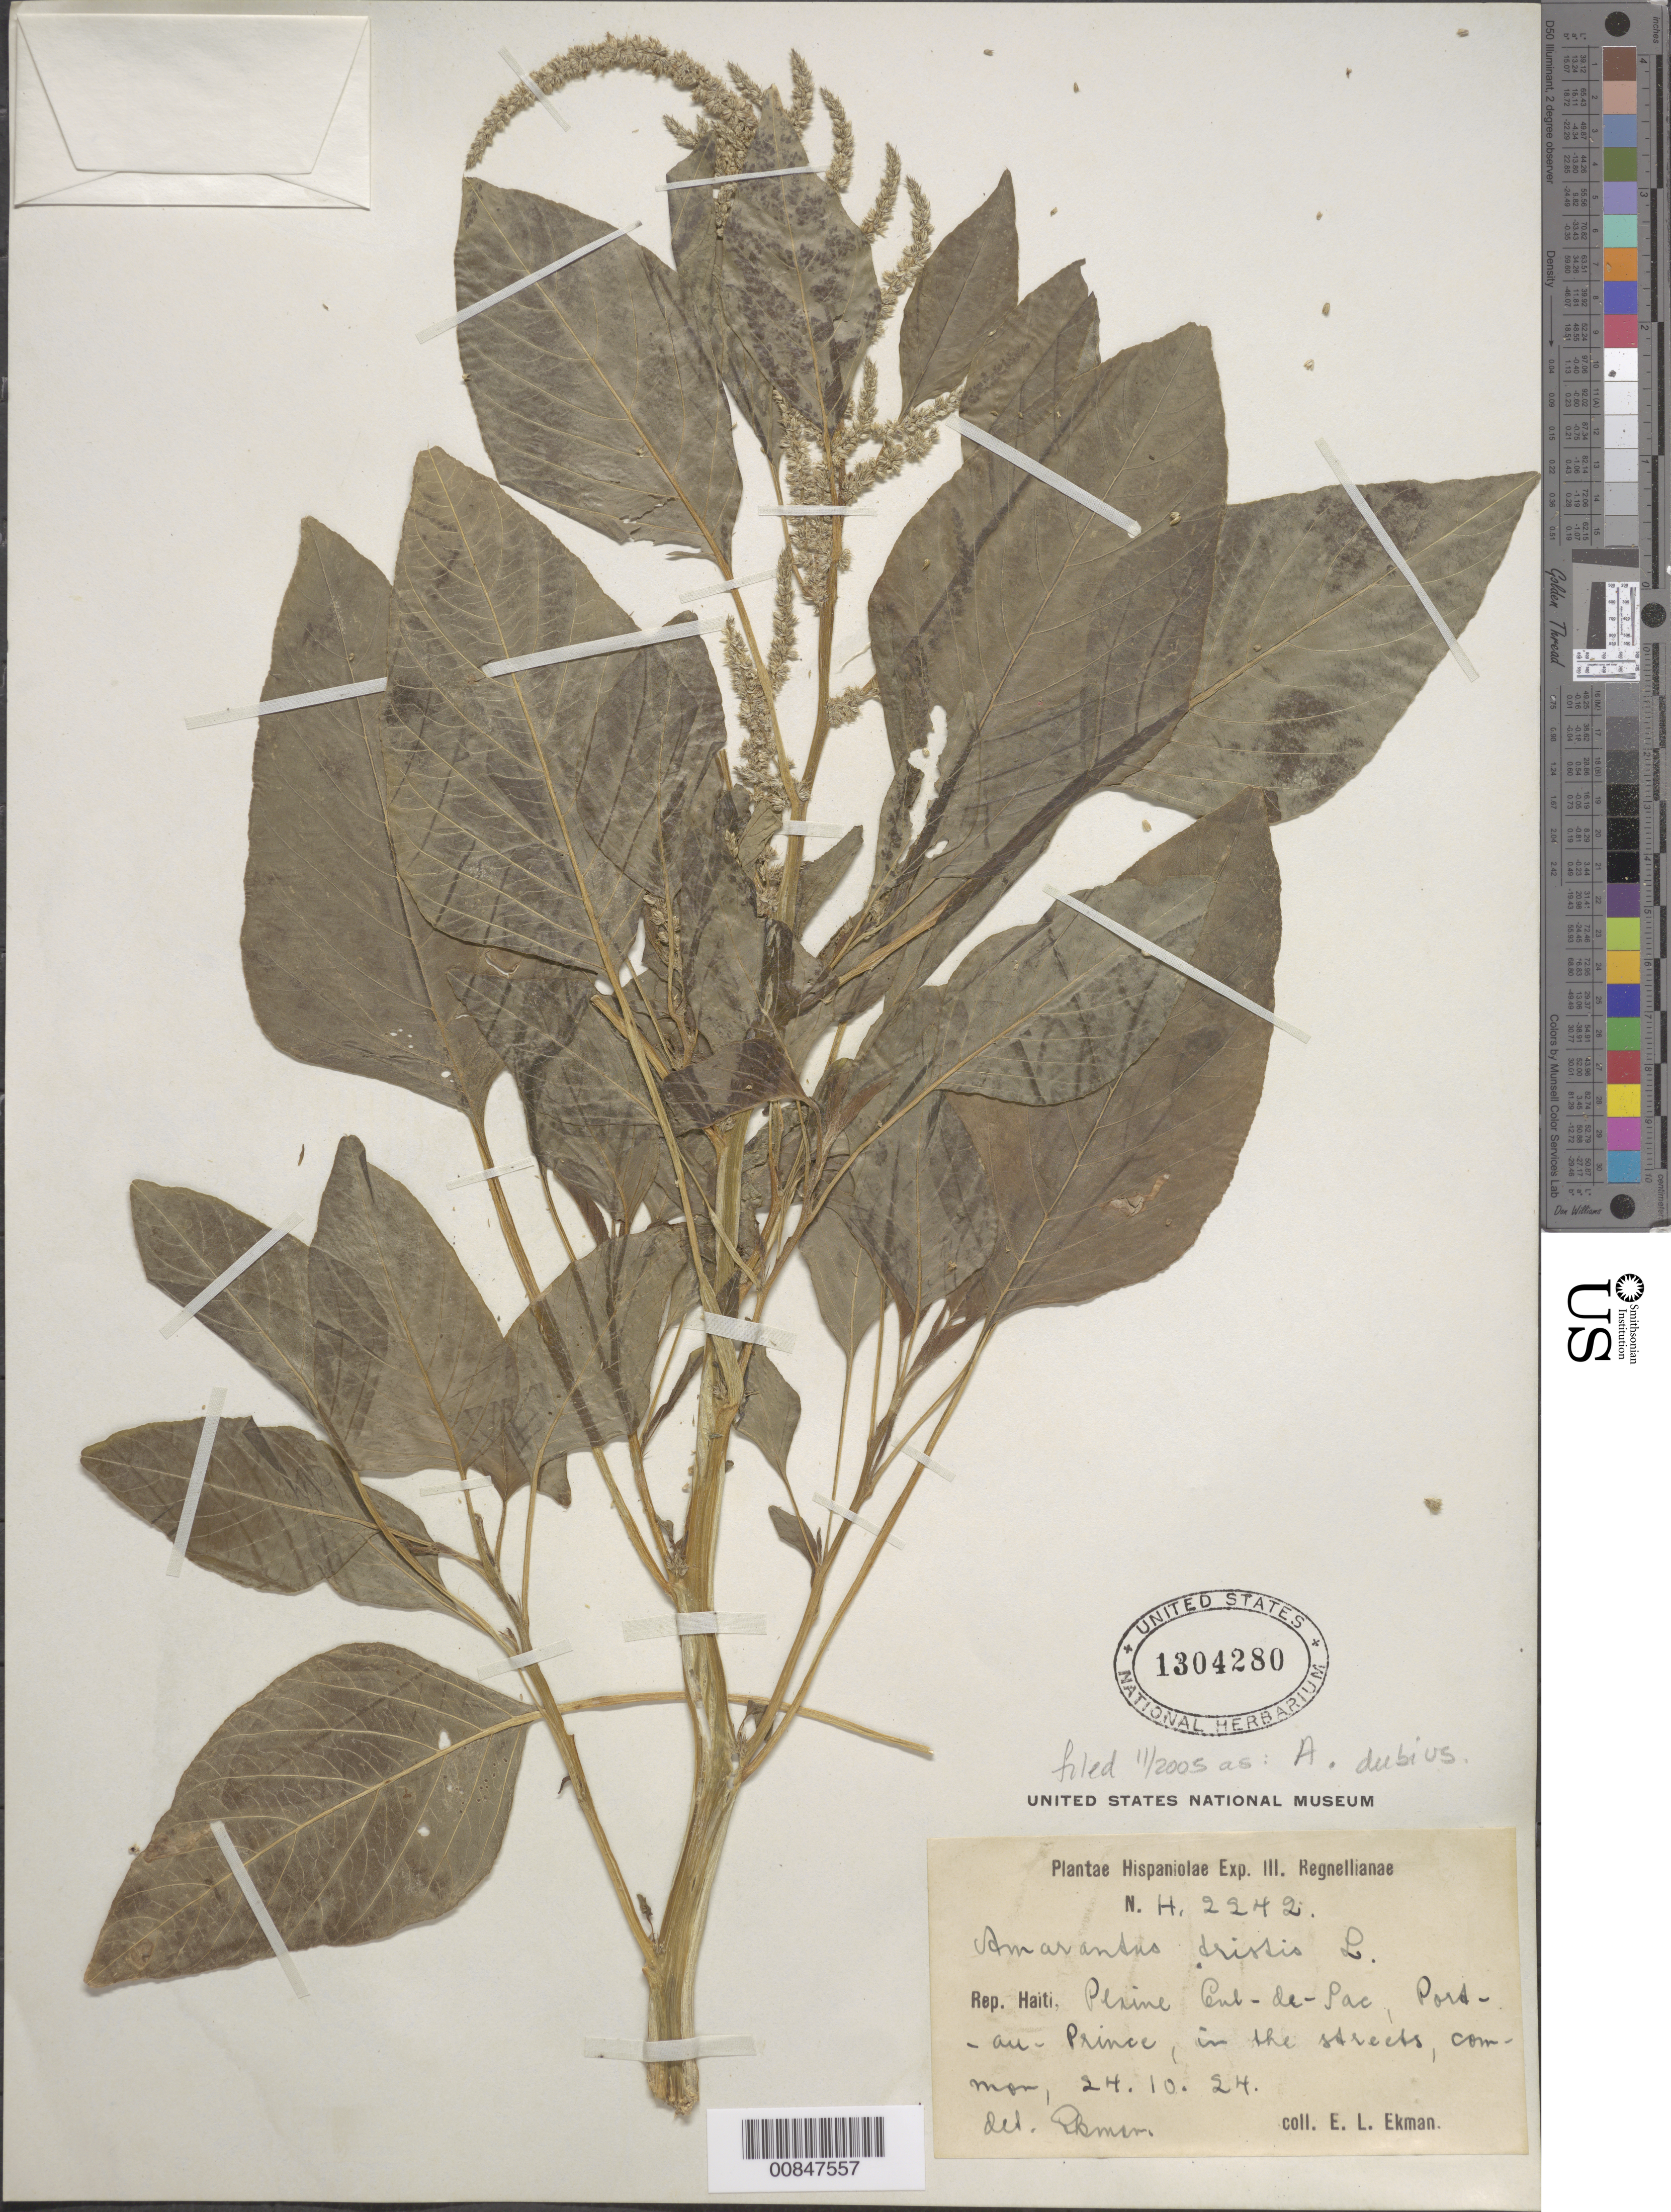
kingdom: Plantae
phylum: Tracheophyta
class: Magnoliopsida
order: Caryophyllales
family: Amaranthaceae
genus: Amaranthus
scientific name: Amaranthus dubius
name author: Mart. ex Thell.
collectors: E. L. Ekman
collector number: H 2242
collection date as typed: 24 Oct 1924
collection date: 1924-10-24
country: Haiti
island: Hispaniola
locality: Plaine, Cul-de-Sac, Port-au-Prince.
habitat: In the streets.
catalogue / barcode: US 1304280